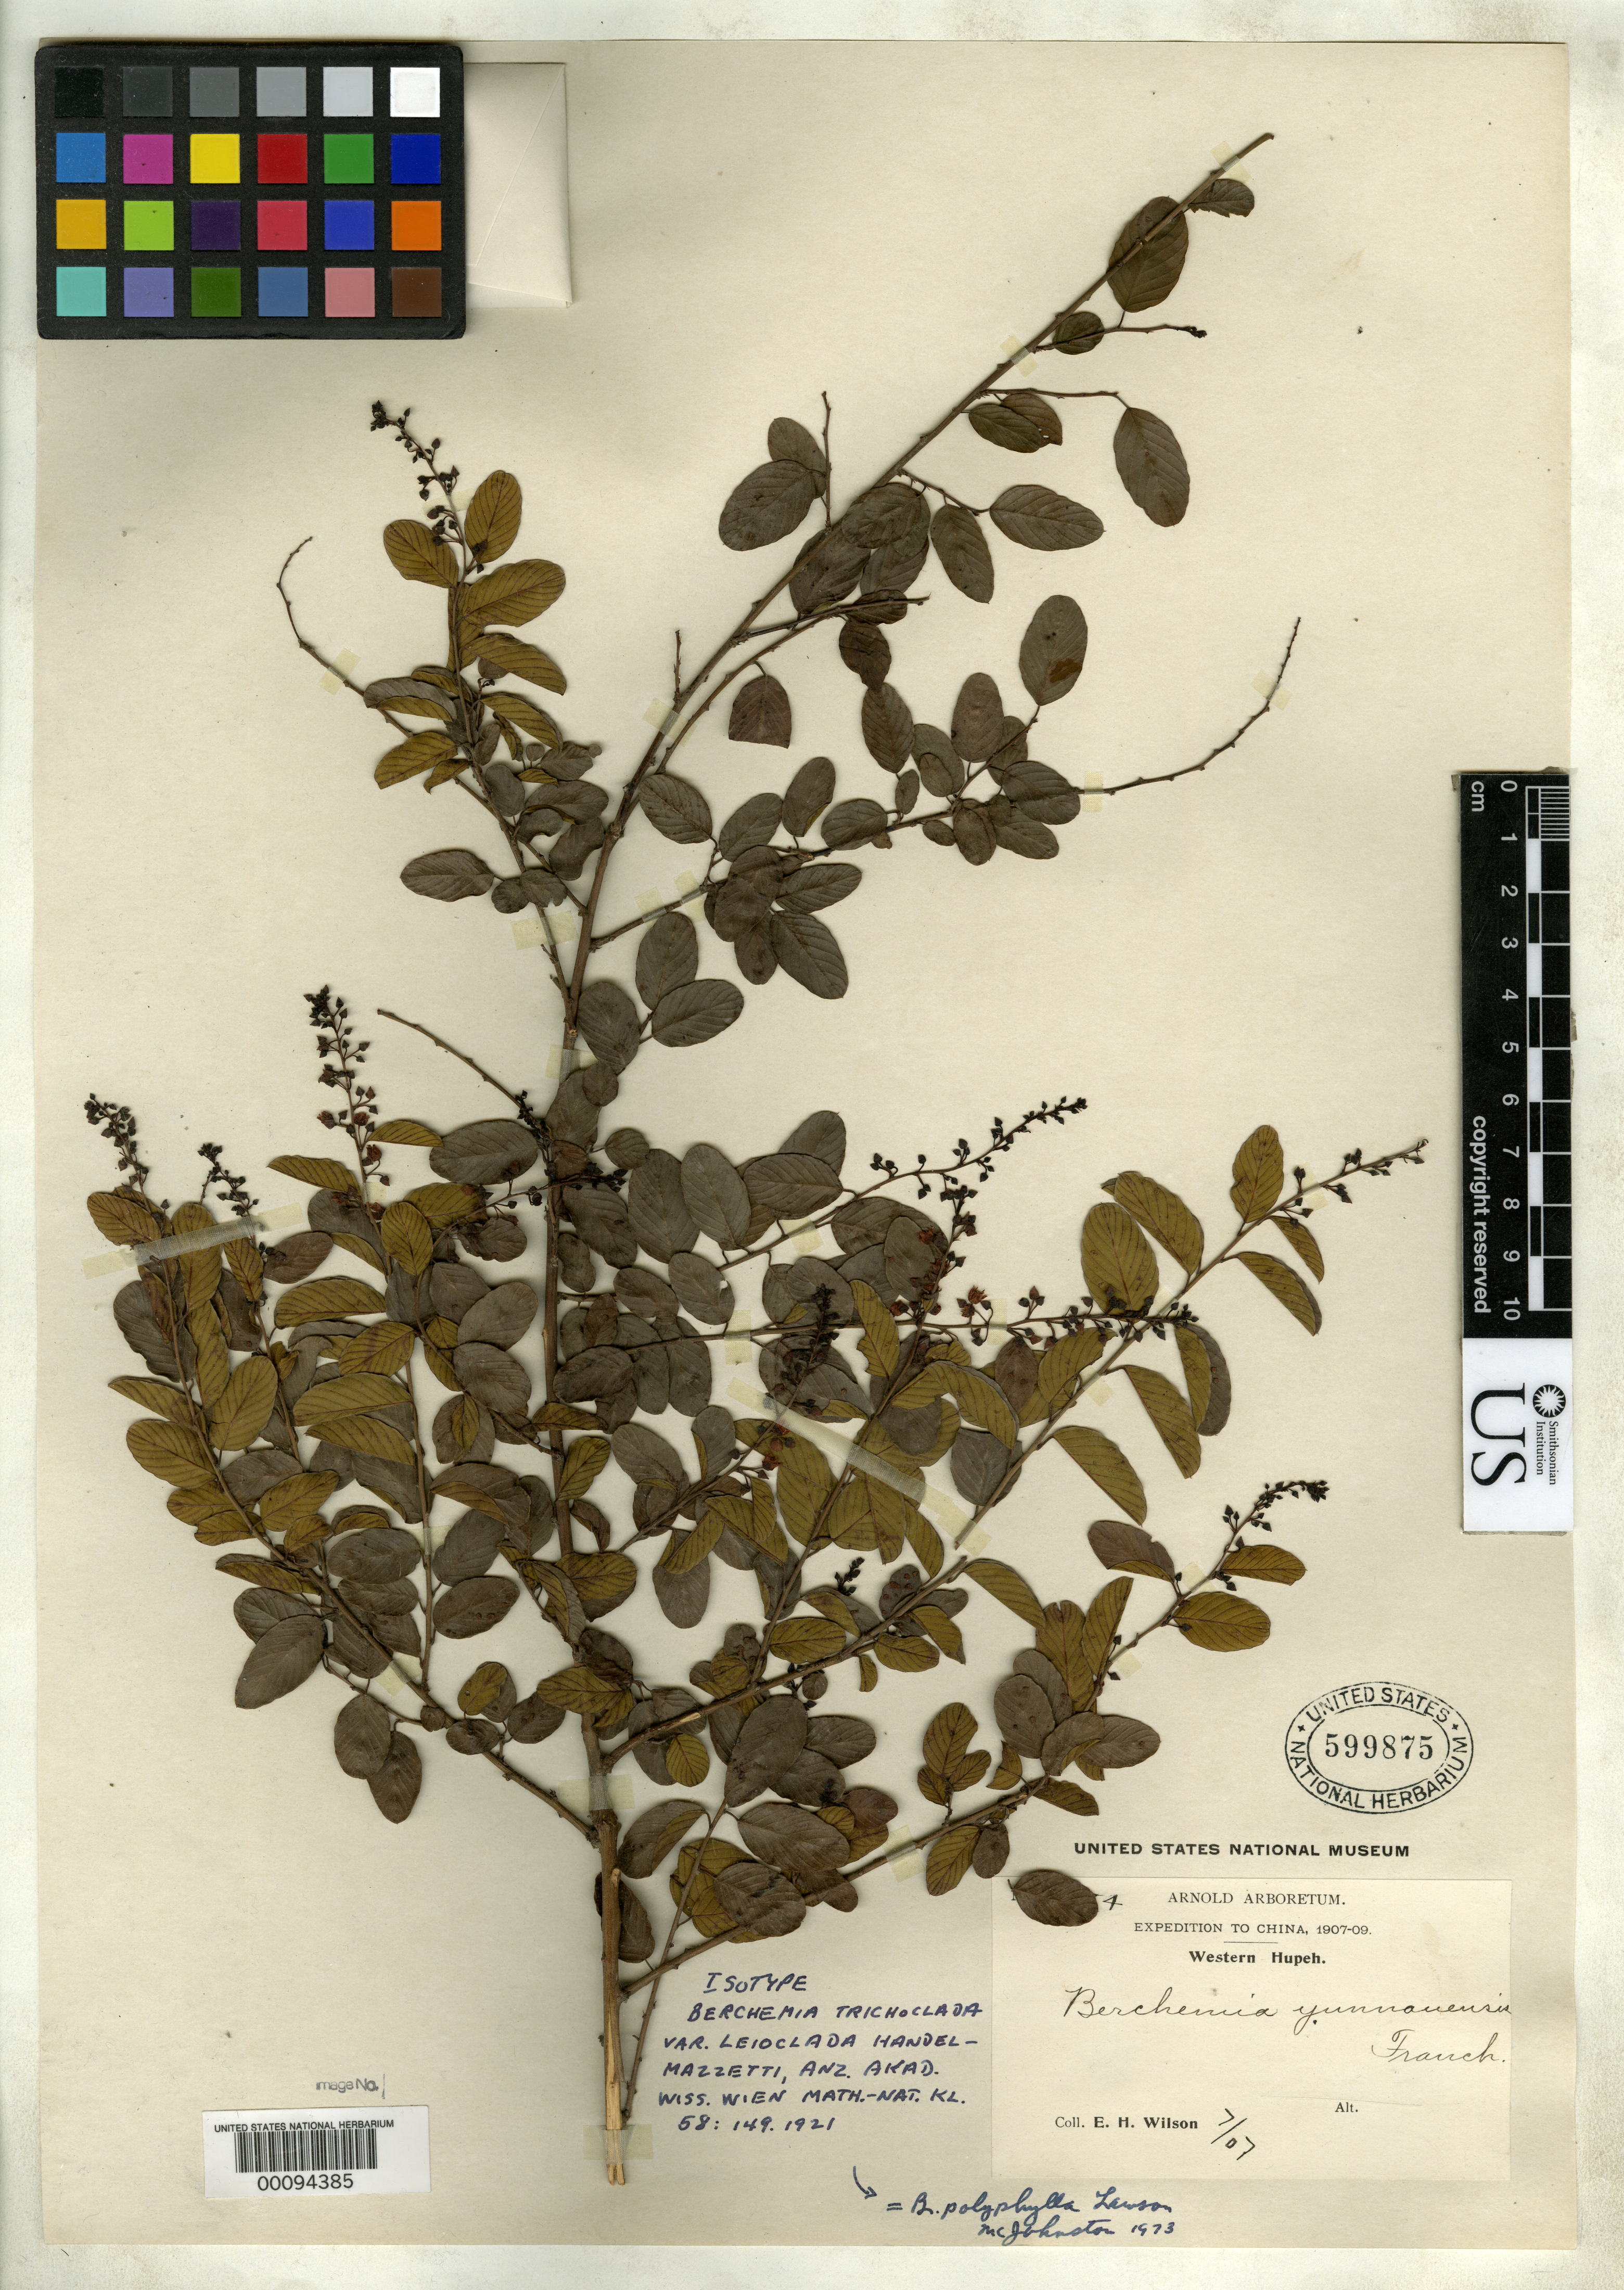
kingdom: Plantae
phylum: Tracheophyta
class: Magnoliopsida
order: Rosales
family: Rhamnaceae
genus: Berchemia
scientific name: Berchemia trichoclada var. leioclada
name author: Hand.-Mazz.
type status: Isotype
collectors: E. H. Wilson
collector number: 3384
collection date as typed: Jul 1907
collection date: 1907-07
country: China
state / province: Hubei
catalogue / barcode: US 599875